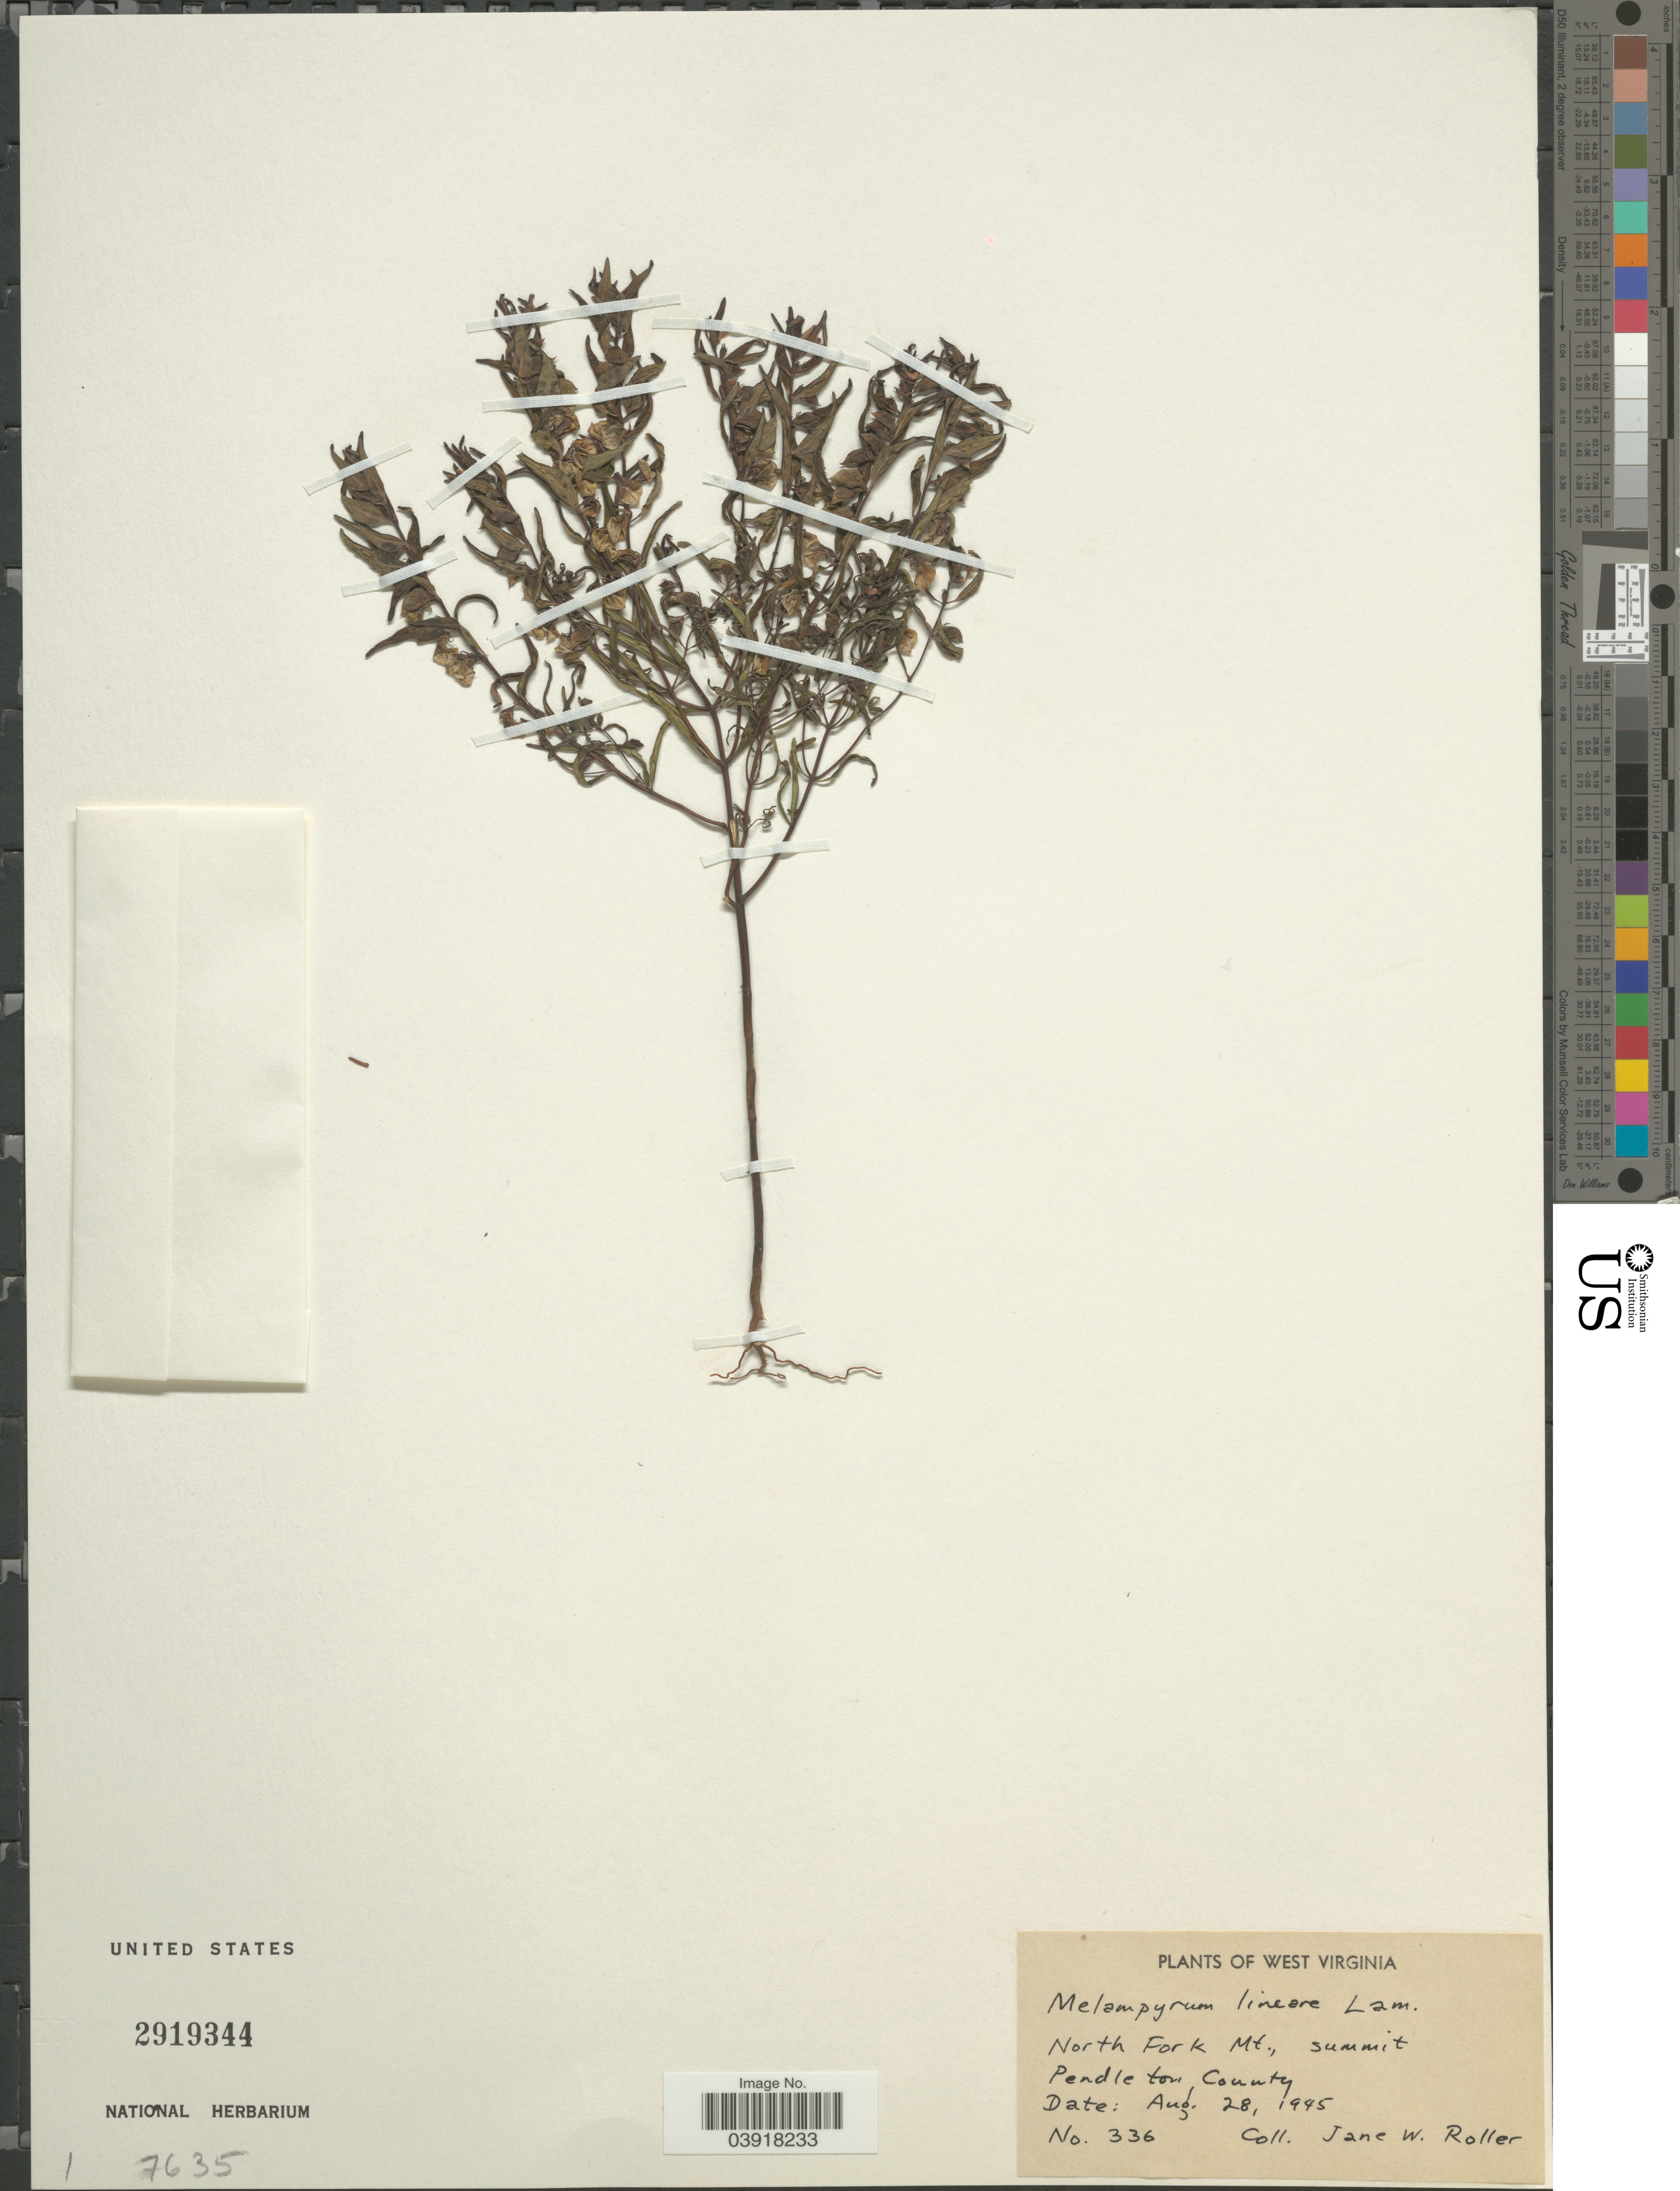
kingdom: Plantae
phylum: Tracheophyta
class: Magnoliopsida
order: Lamiales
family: Orobanchaceae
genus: Melampyrum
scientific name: Melampyrum lineare var. latifolium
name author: (Muhl.) P. Beauv.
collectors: J. W. Roller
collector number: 336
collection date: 1945-08-28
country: United States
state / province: West Virginia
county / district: Pendleton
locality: North Fork Mt., summit Pendleton County.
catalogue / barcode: US 2919344